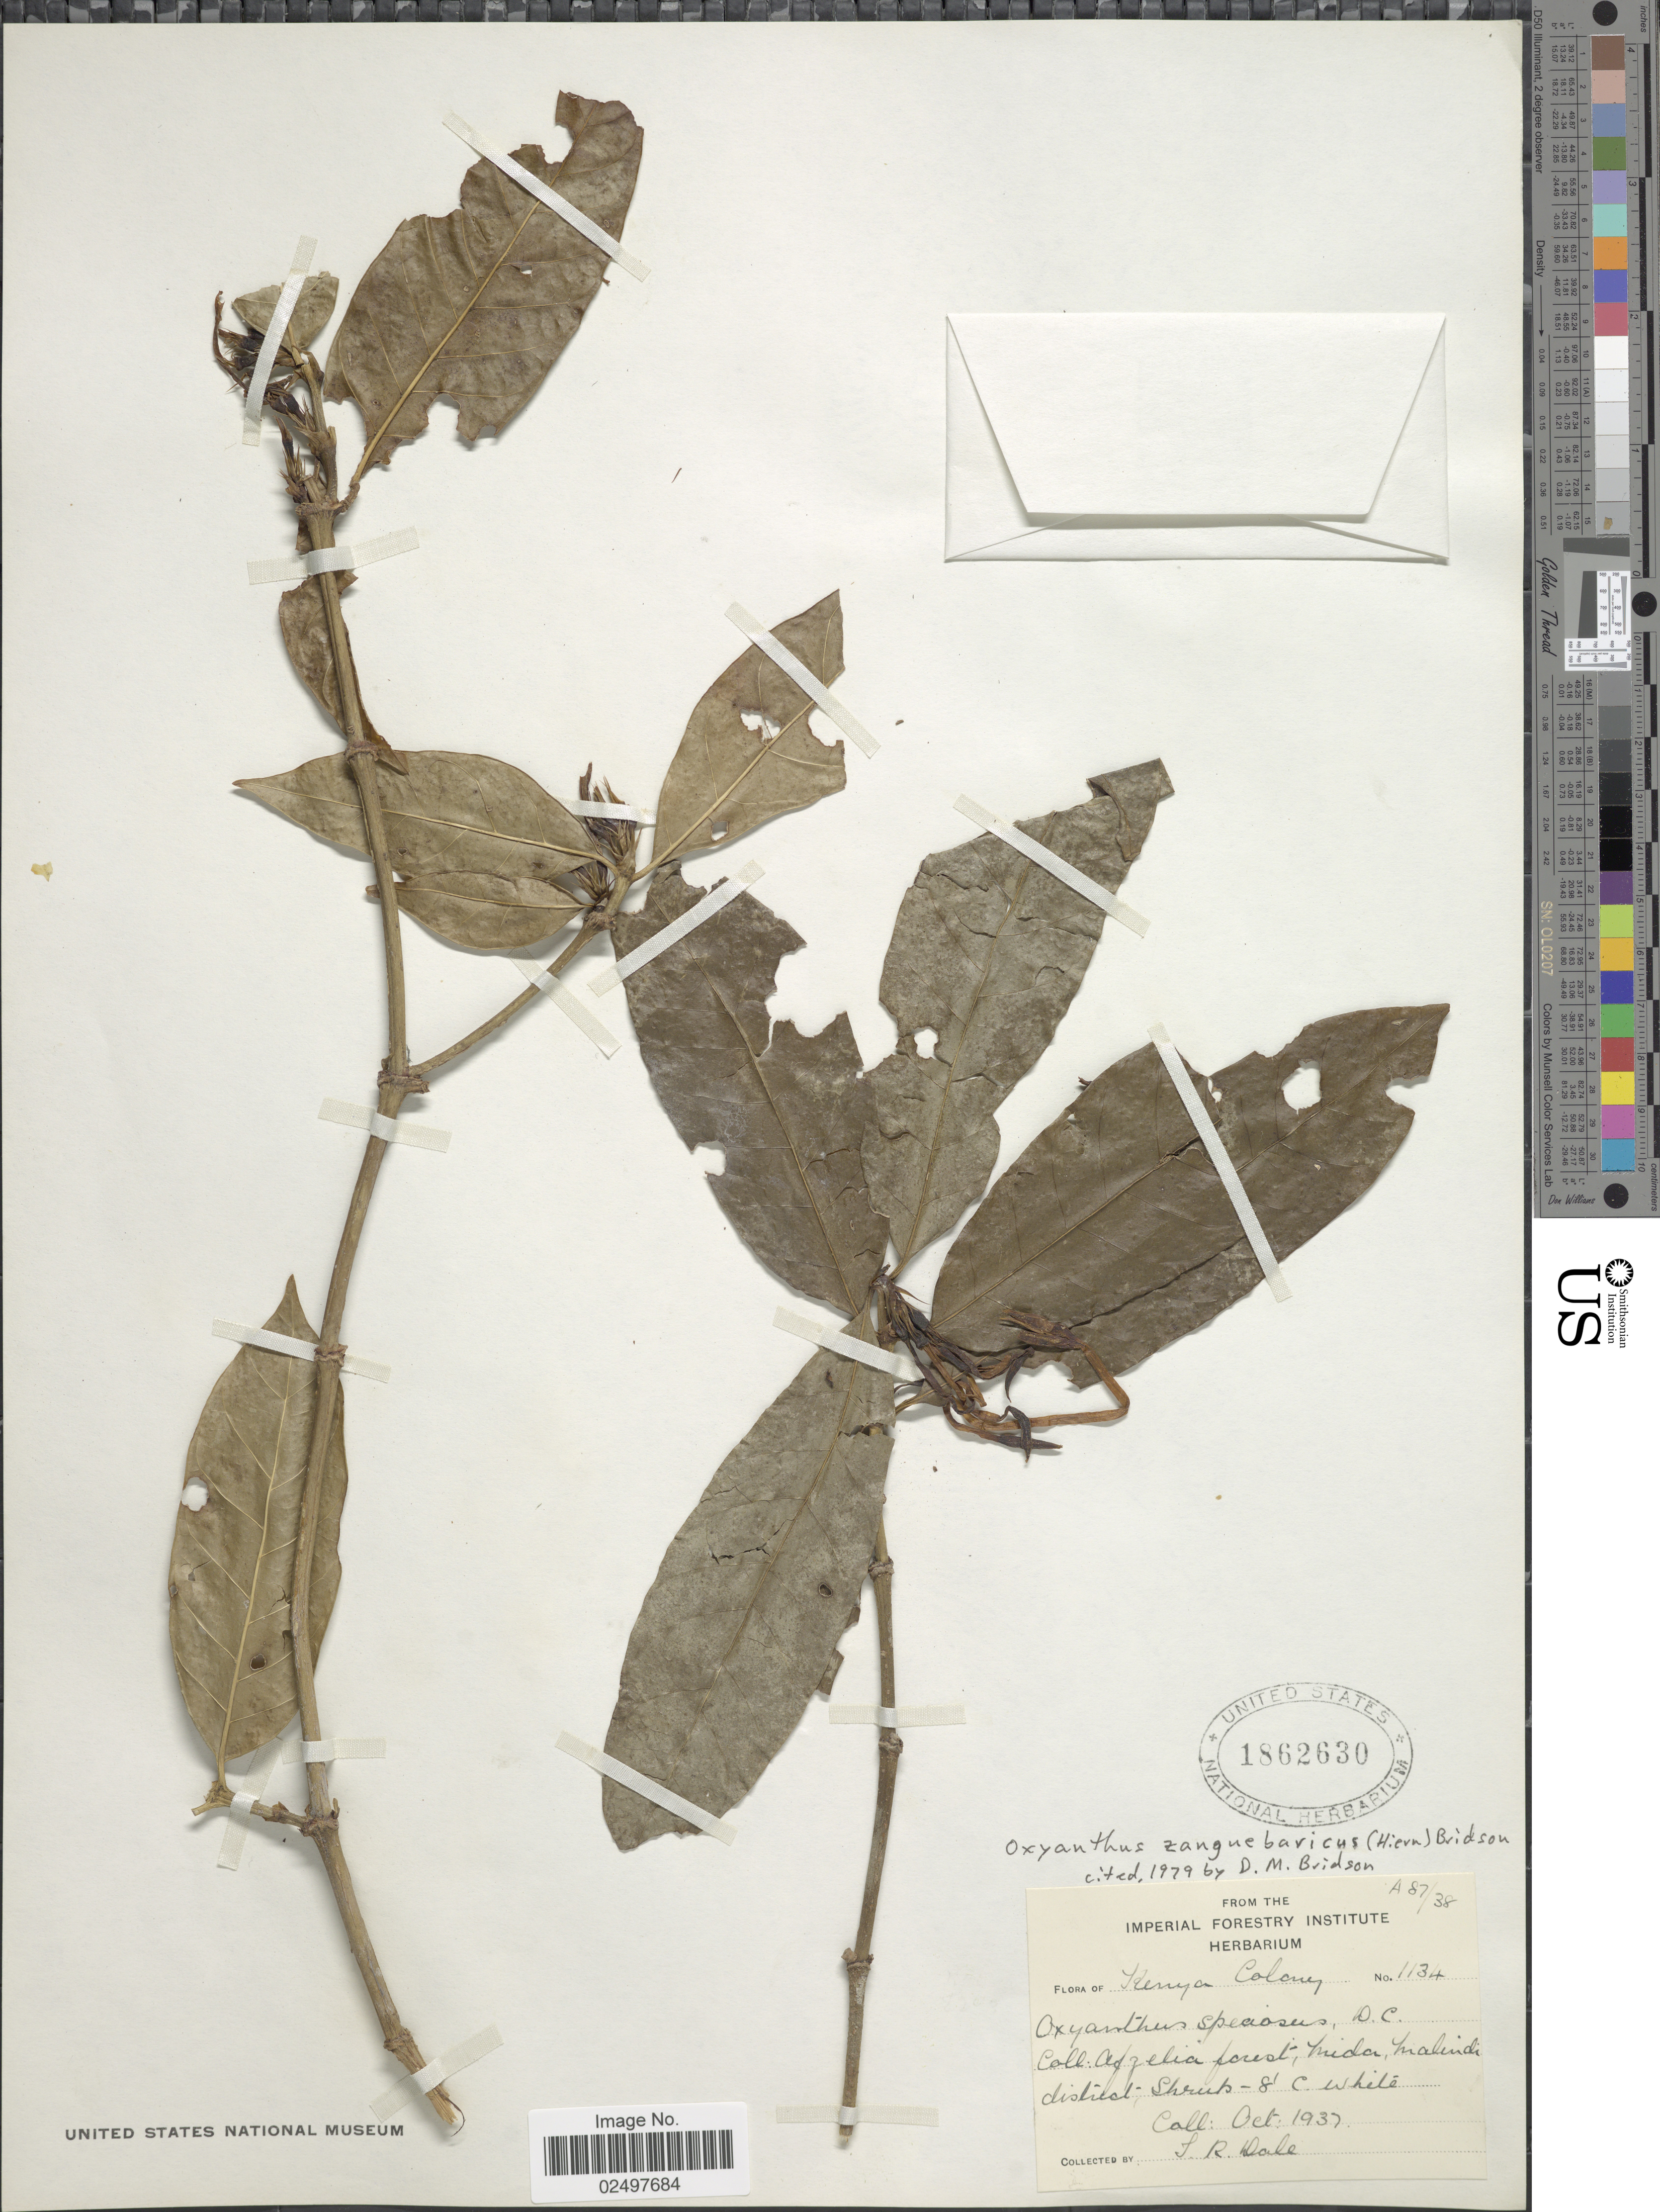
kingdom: Plantae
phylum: Tracheophyta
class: Magnoliopsida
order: Gentianales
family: Rubiaceae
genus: Oxyanthus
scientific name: Oxyanthus zanguebaricus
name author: (Hiern) Bridson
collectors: J. Dale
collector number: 1134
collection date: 1937-10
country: Kenya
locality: Kenya Colony, Afzelia forest, Mida, Malindi district [interpreted]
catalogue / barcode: US 1862630